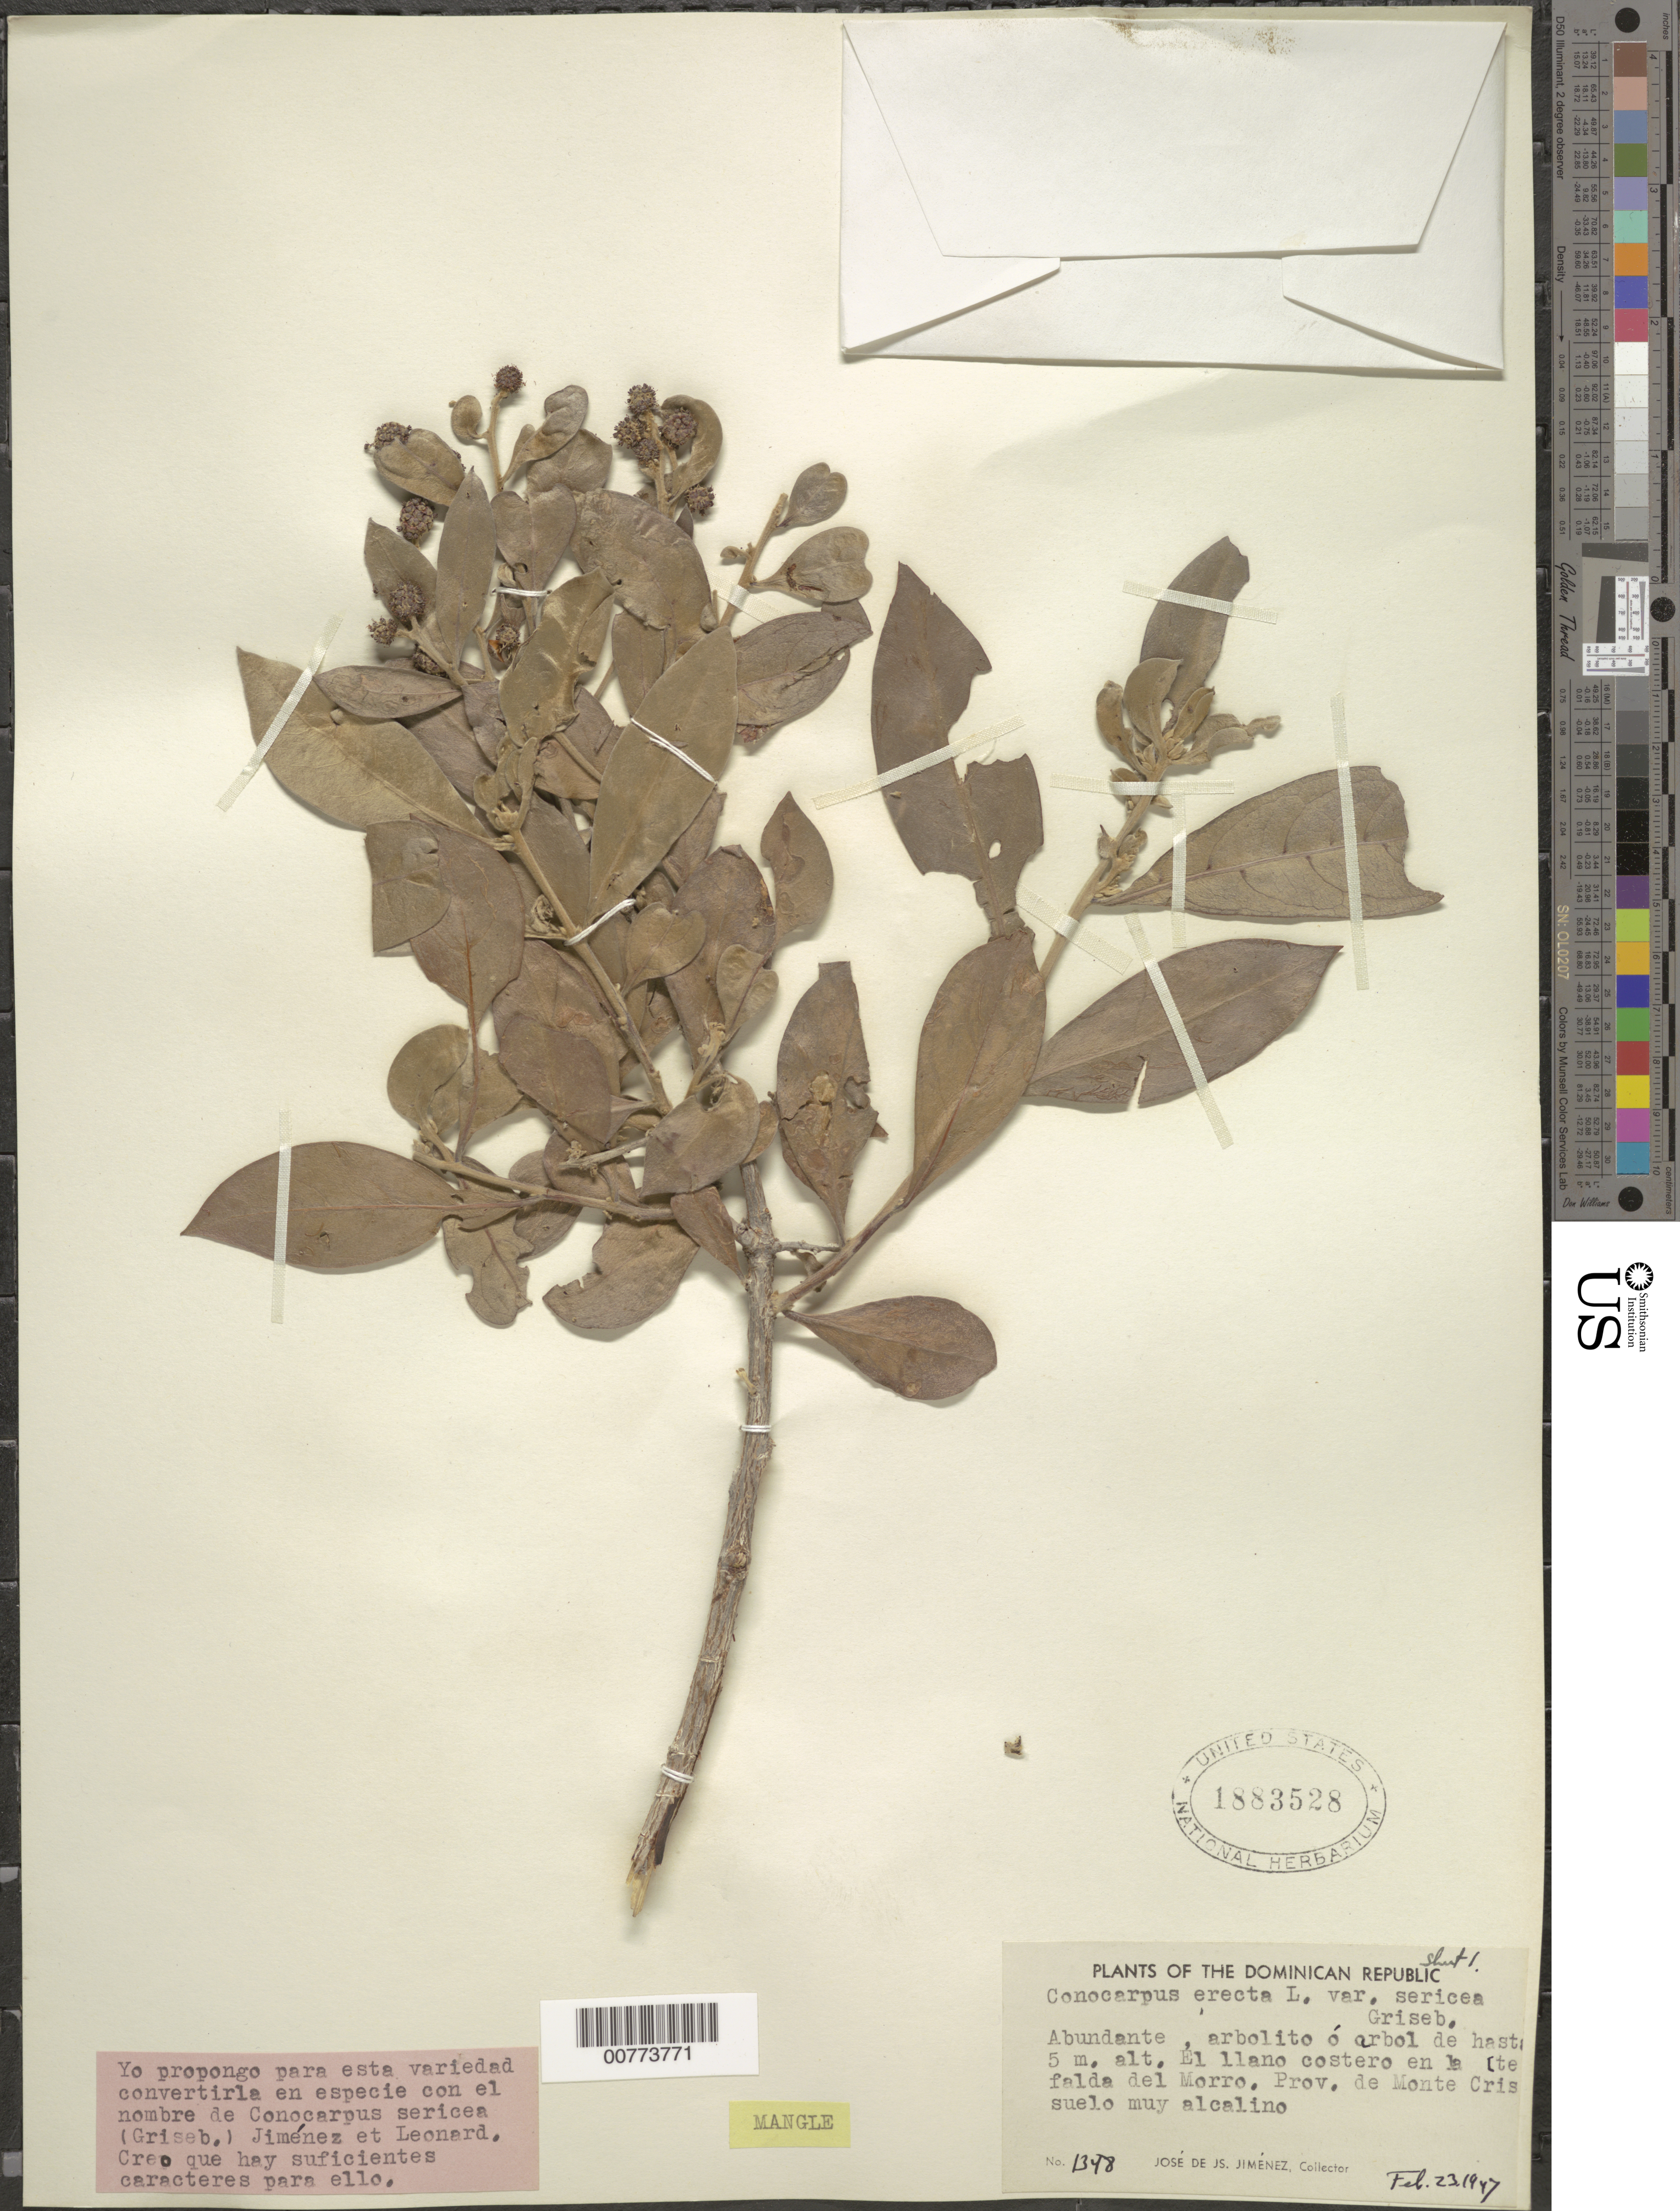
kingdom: Plantae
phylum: Tracheophyta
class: Magnoliopsida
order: Myrtales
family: Combretaceae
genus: Conocarpus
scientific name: Conocarpus erectus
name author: L.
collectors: J. J. Jiménez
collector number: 1348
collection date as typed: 23 Feb 1947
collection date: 1947-02-23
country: Dominican Republic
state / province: Monte Cristi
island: Hispaniola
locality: El Llano costero, at the base of Morro.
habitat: Very alkaline soil.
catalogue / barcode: US 1883528